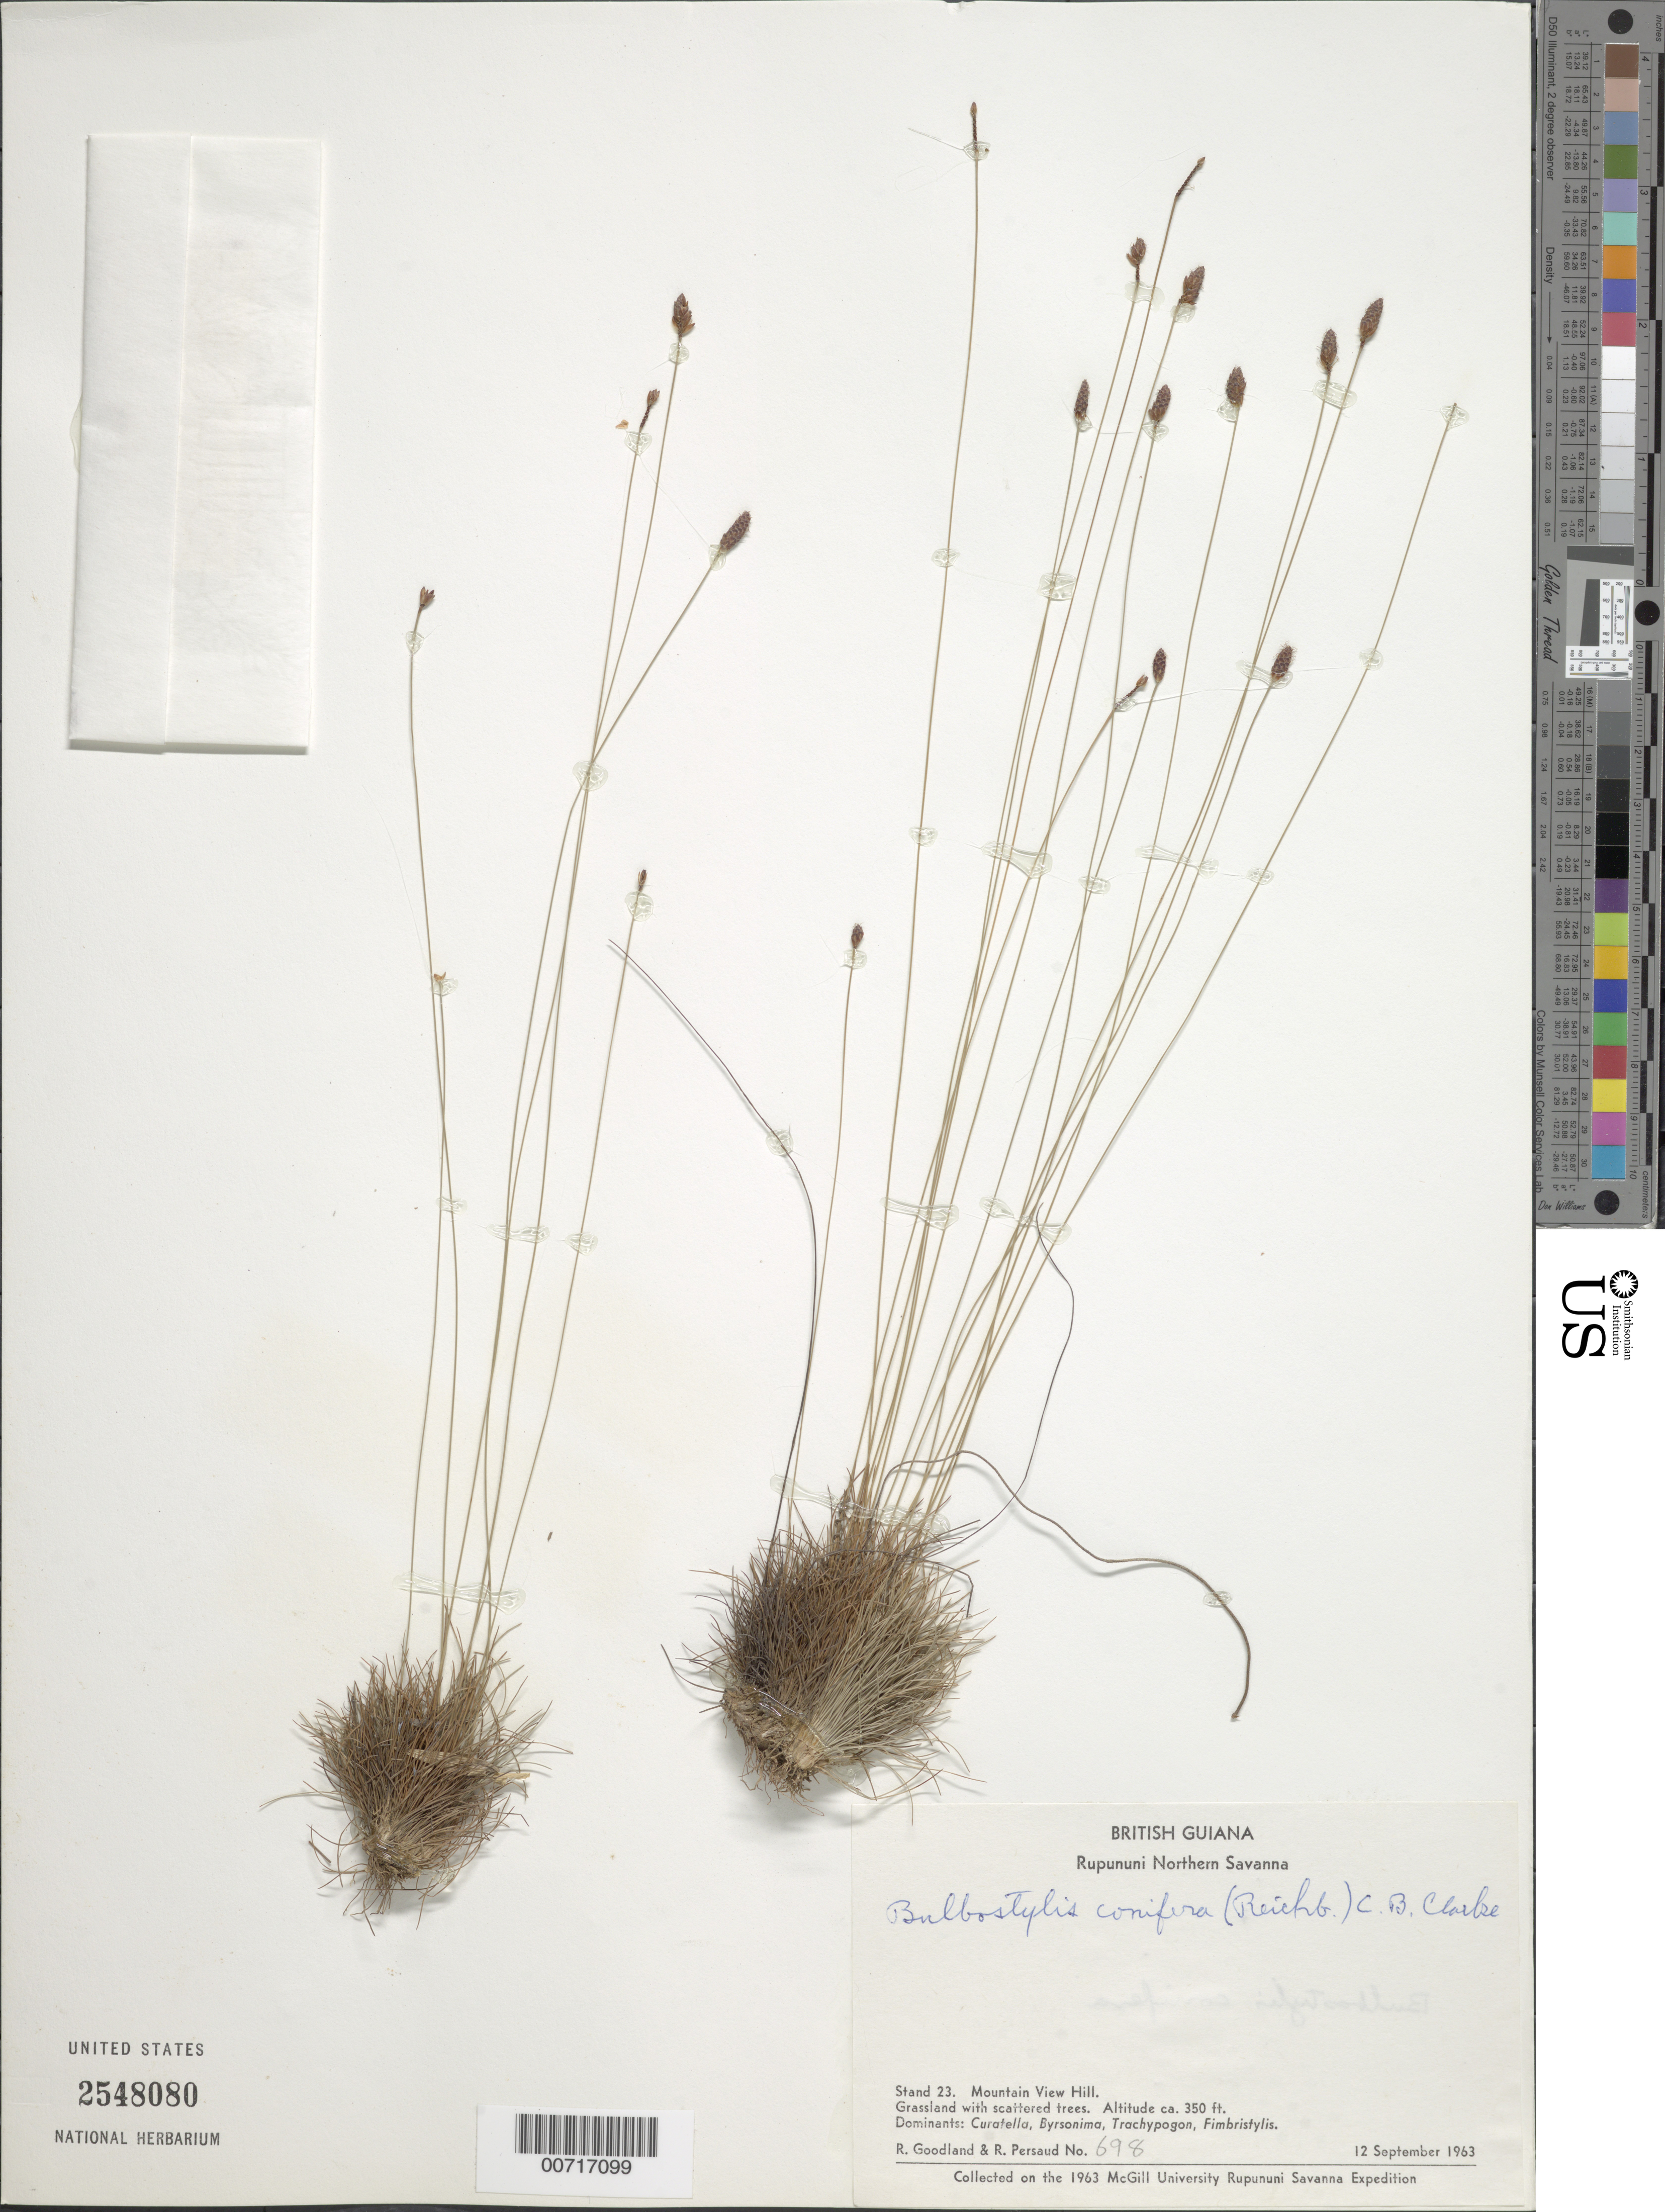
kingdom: Plantae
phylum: Tracheophyta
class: Liliopsida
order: Poales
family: Cyperaceae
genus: Bulbostylis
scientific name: Bulbostylis conifera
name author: (Kunth) C.B. Clarke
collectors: R. Goodland & R. Persaud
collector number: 698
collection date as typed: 12-Sep-63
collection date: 1963-09-12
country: Guyana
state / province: U. Takutu-U. Essequibo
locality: Rupununi Northern Savanna, Mountain View Hill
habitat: Grassland with scattered trees. Dominants: Curatella, Byrsonima, Trachypogon, Fimbristylis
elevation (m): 107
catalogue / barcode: US 2548080